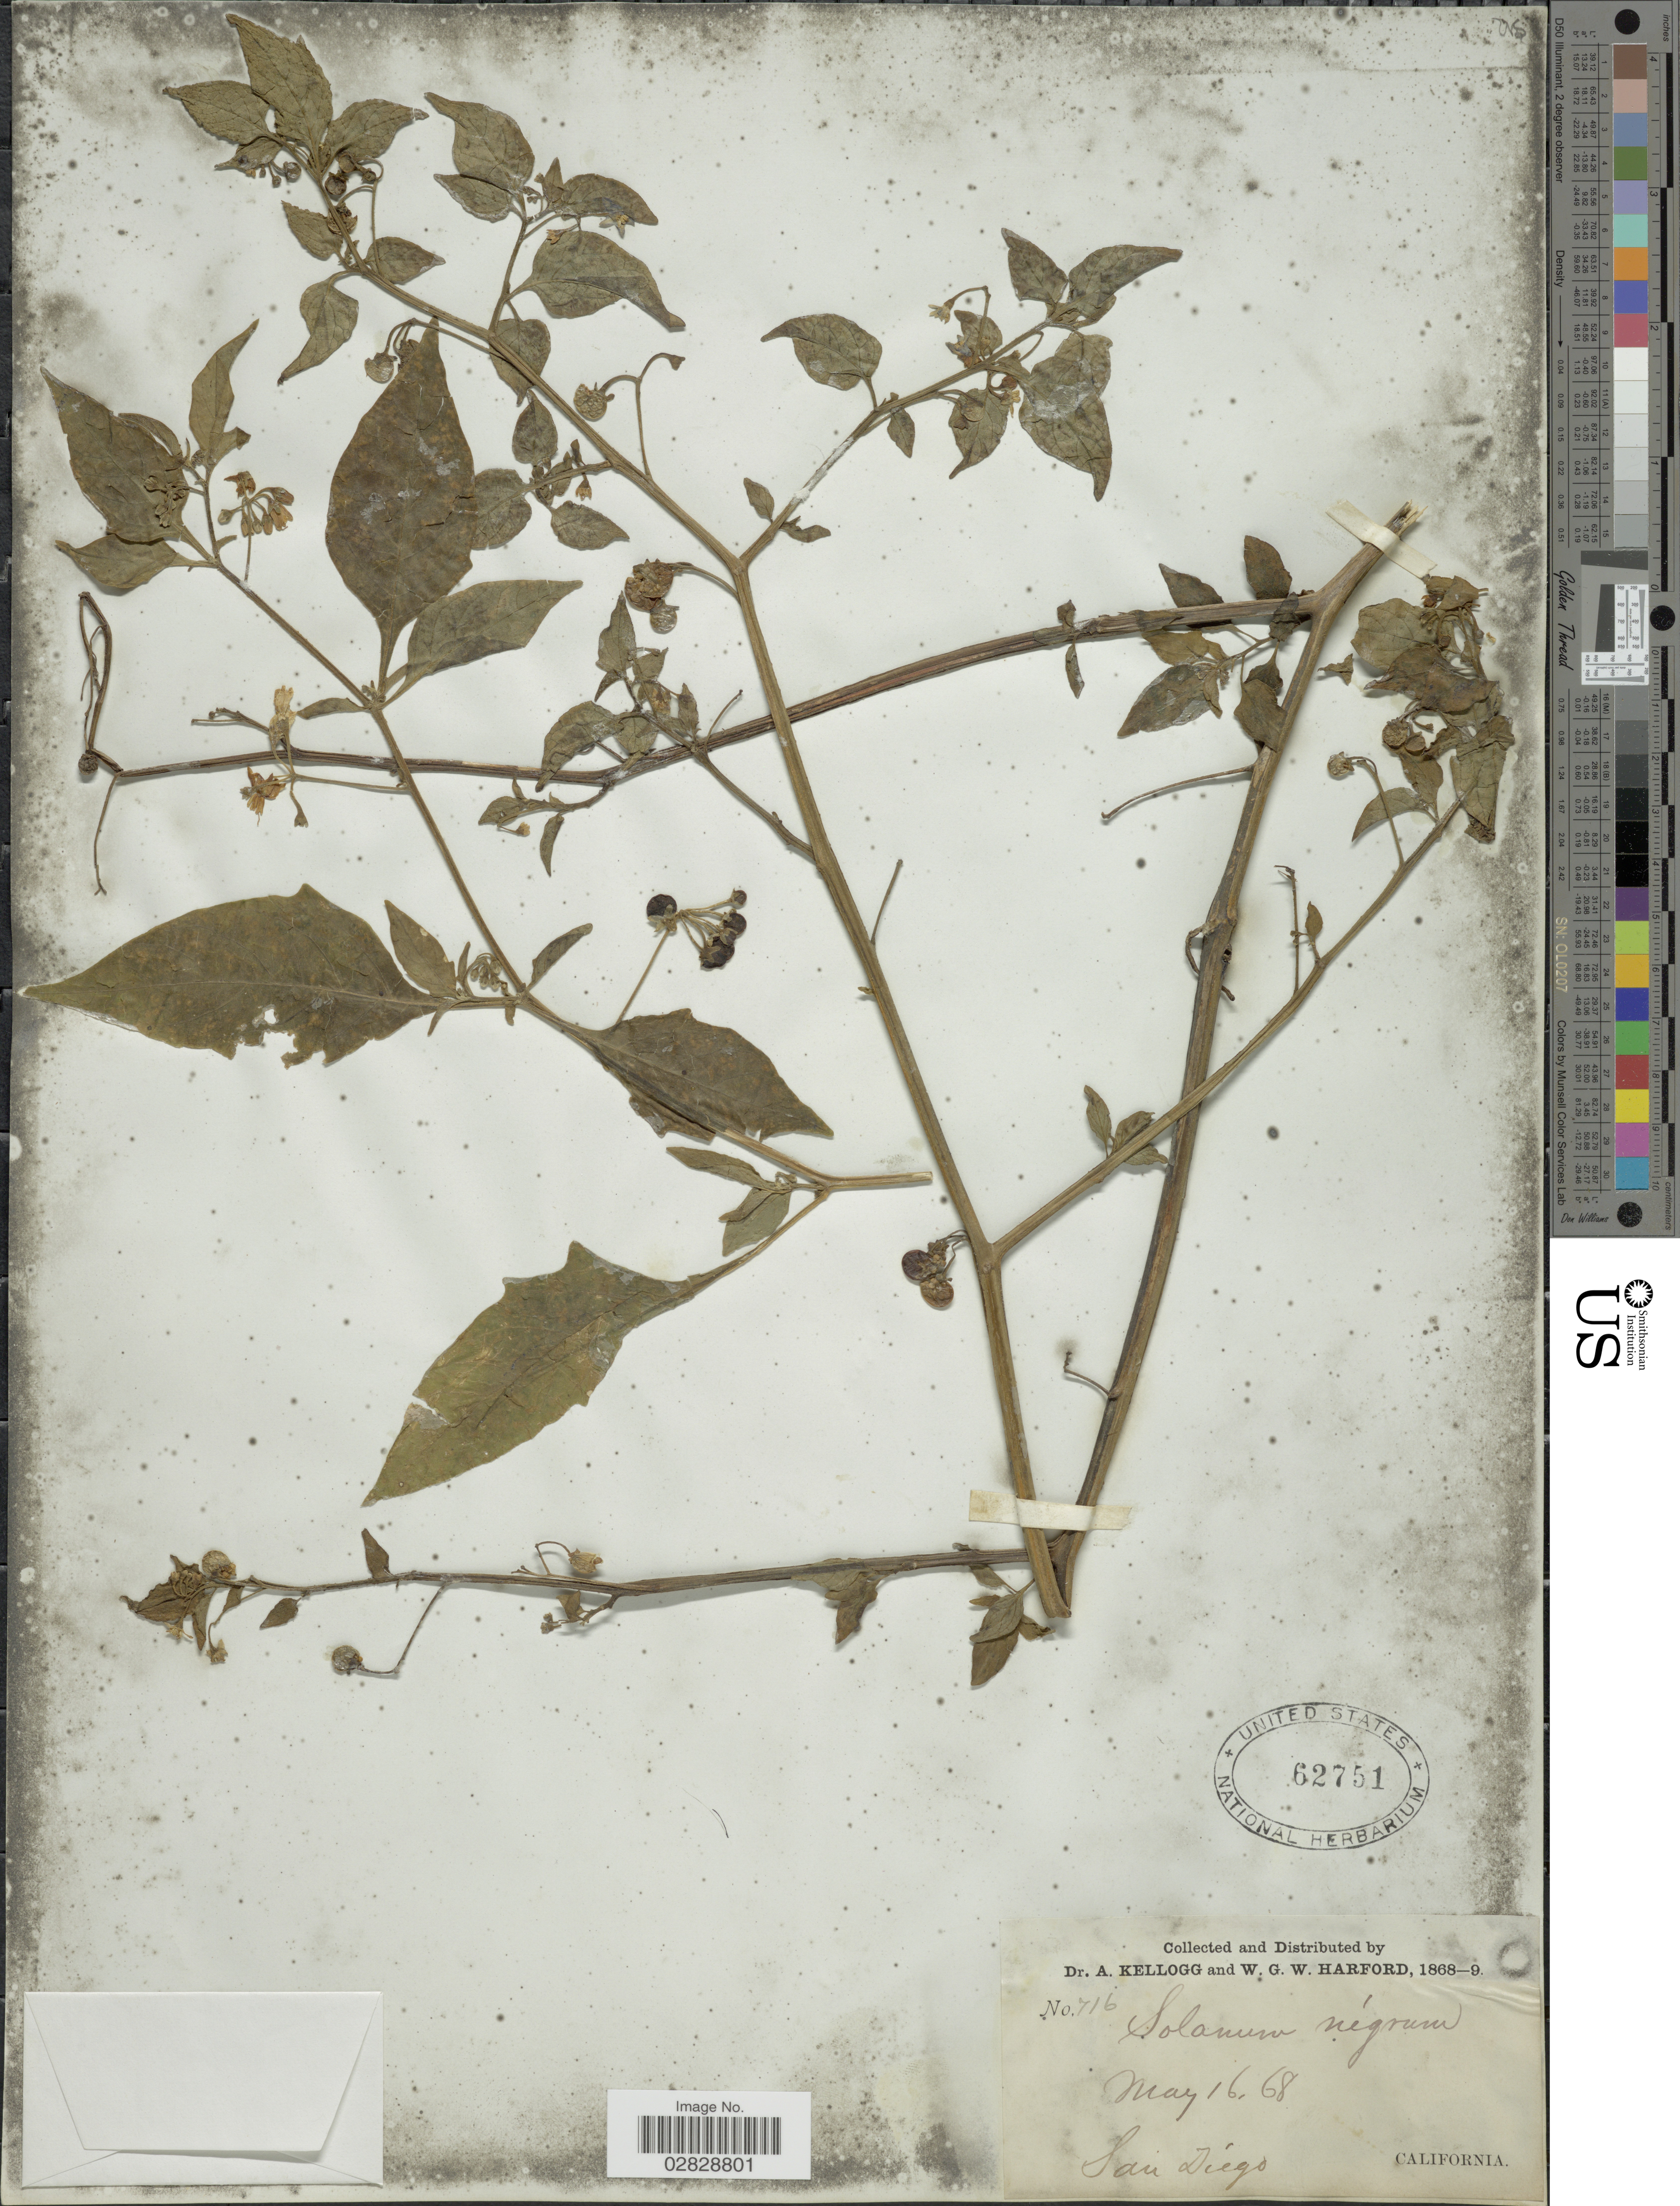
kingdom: Plantae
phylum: Tracheophyta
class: Magnoliopsida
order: Solanales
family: Solanaceae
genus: Solanum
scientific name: Solanum douglasii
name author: Dunal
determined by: Knapp, S. D.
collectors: A. Kellog & W. G. W. Harford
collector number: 716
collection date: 1968-05-16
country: United States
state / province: California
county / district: San Diego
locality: San Diego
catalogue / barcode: US 62751